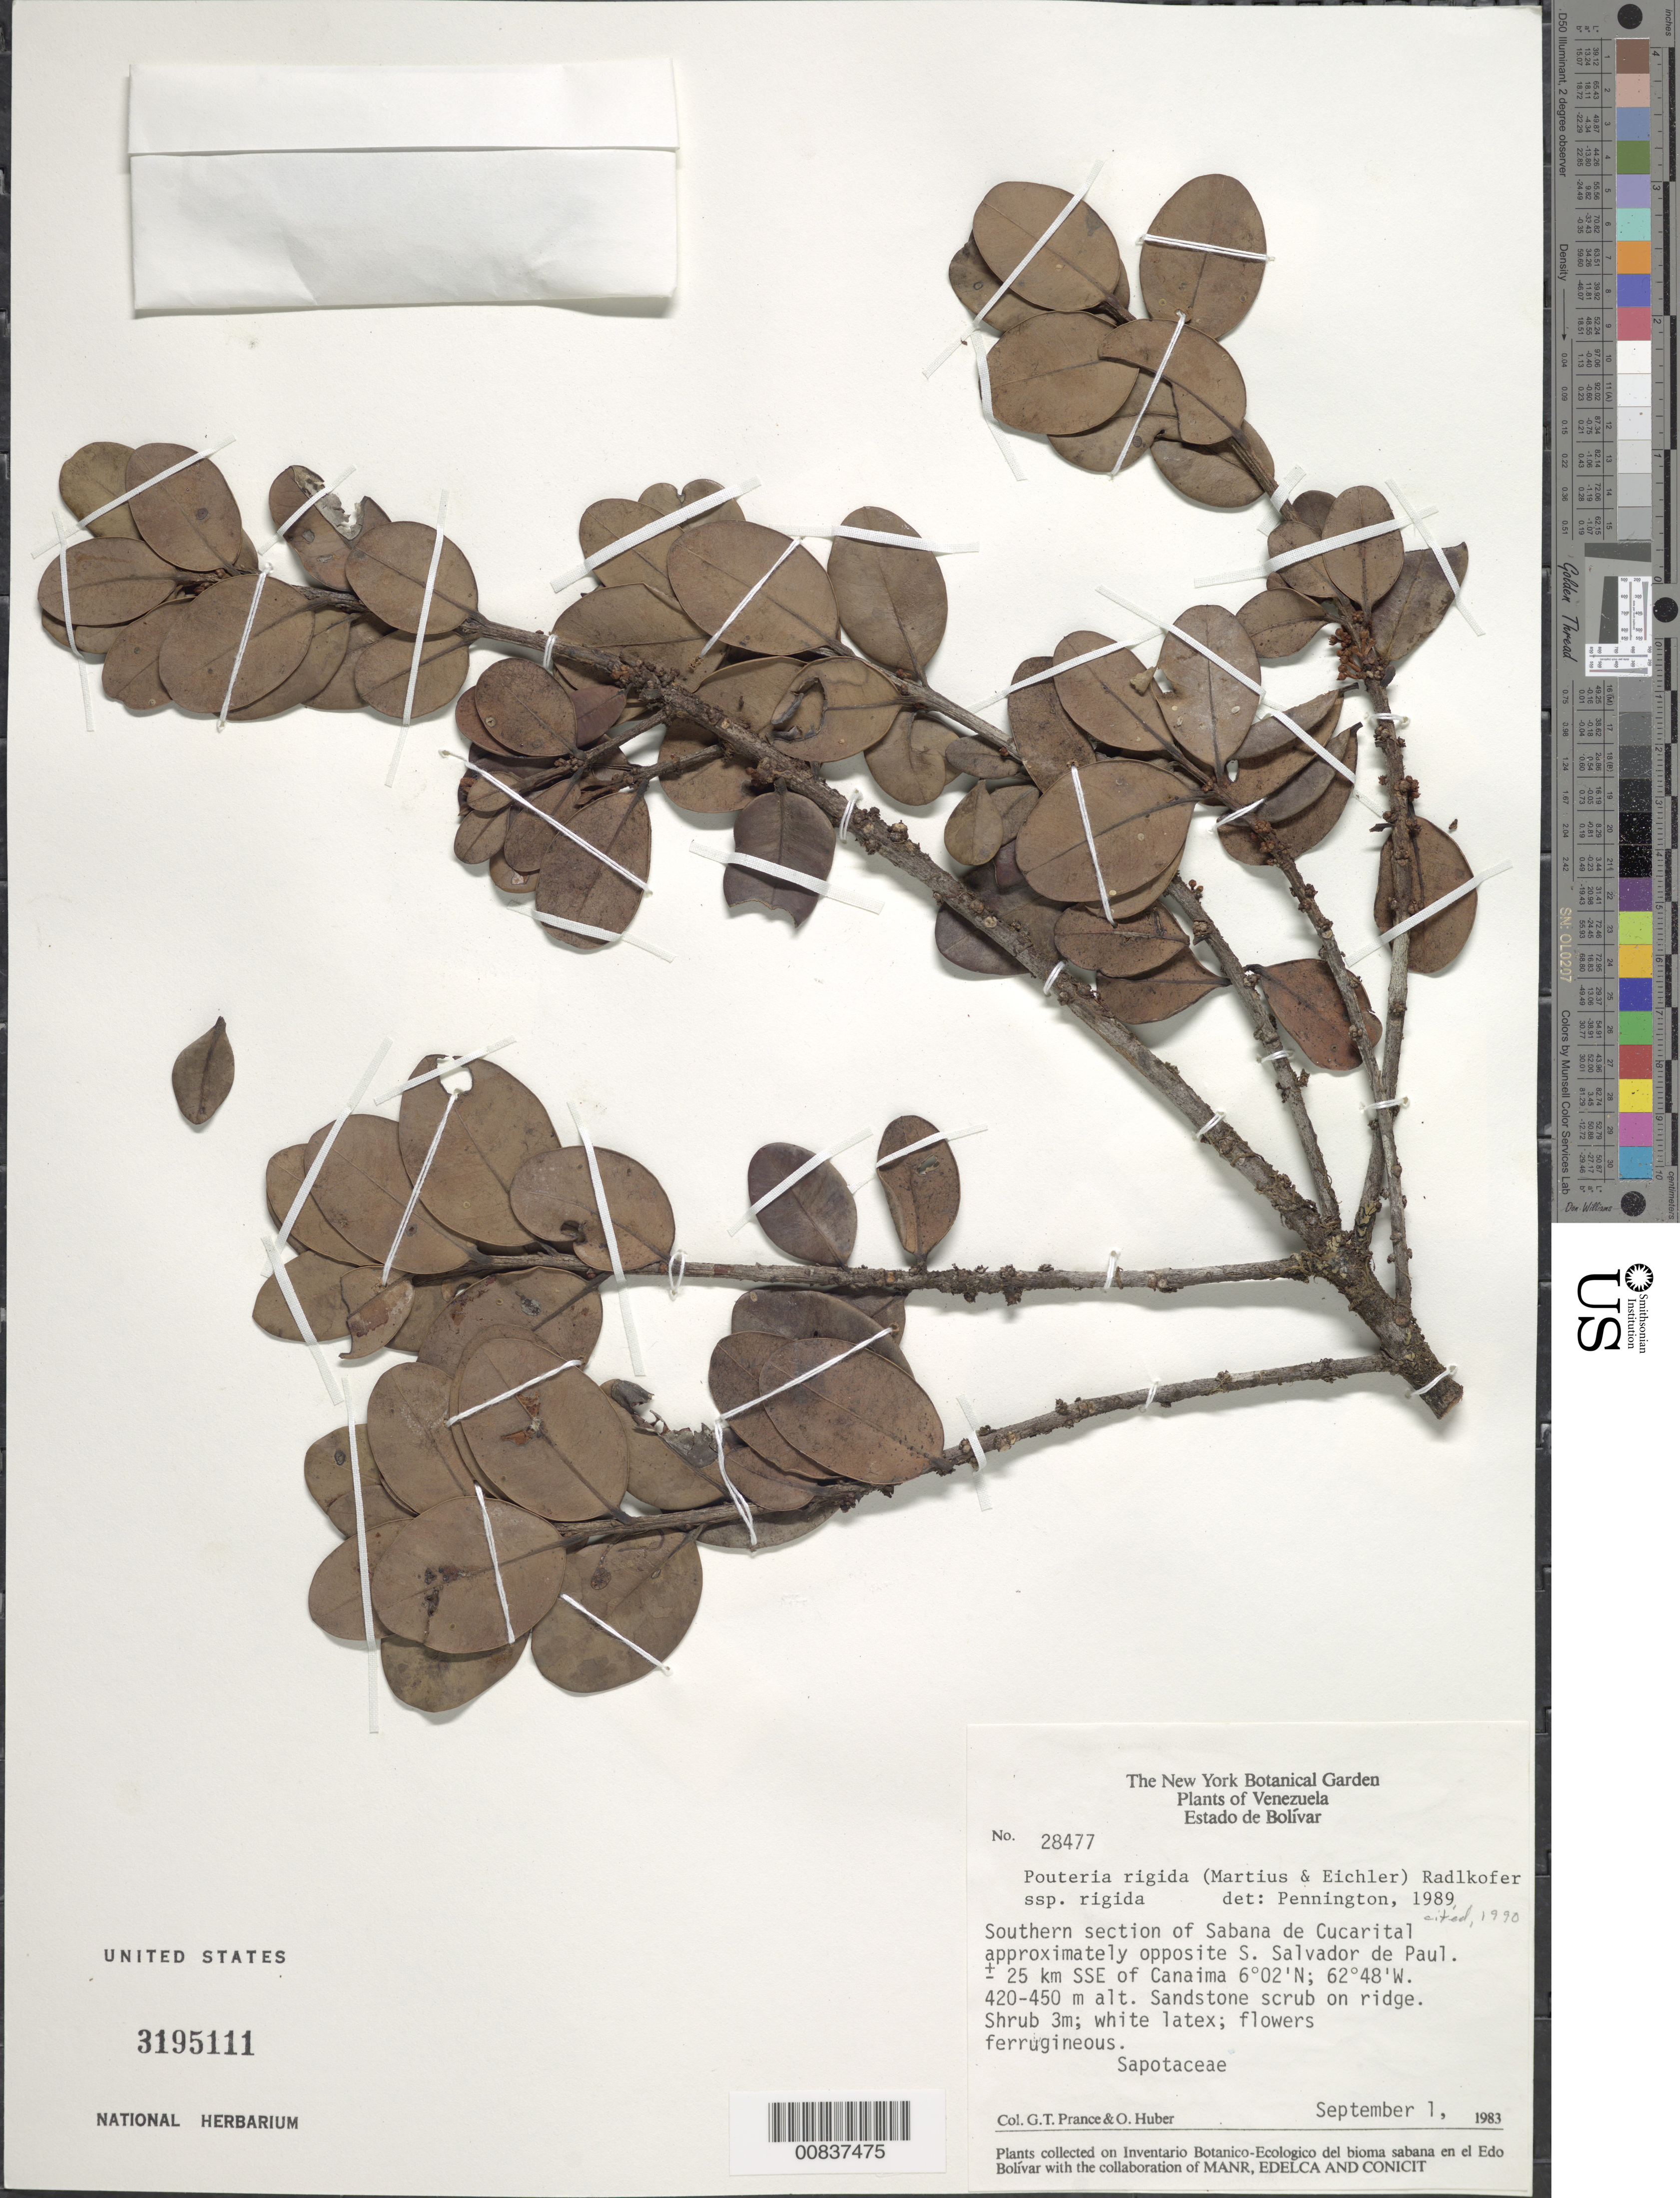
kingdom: Plantae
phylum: Tracheophyta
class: Magnoliopsida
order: Ericales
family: Sapotaceae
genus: Pouteria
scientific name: Pouteria rigida subsp. rigida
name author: (Mart. & Eichler) Radlk.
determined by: Pennington, T. D., (K)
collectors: G. T. Prance & O. Huber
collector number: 28477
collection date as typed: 1-Sep-83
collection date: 1983-09-01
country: Venezuela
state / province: Bolívar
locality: Sabana de Cucarital, opposite S. Salvador de Paul, ± 25 km SSE of Canaima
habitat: Sandstone scrub on ridge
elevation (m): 420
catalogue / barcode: US 3195111